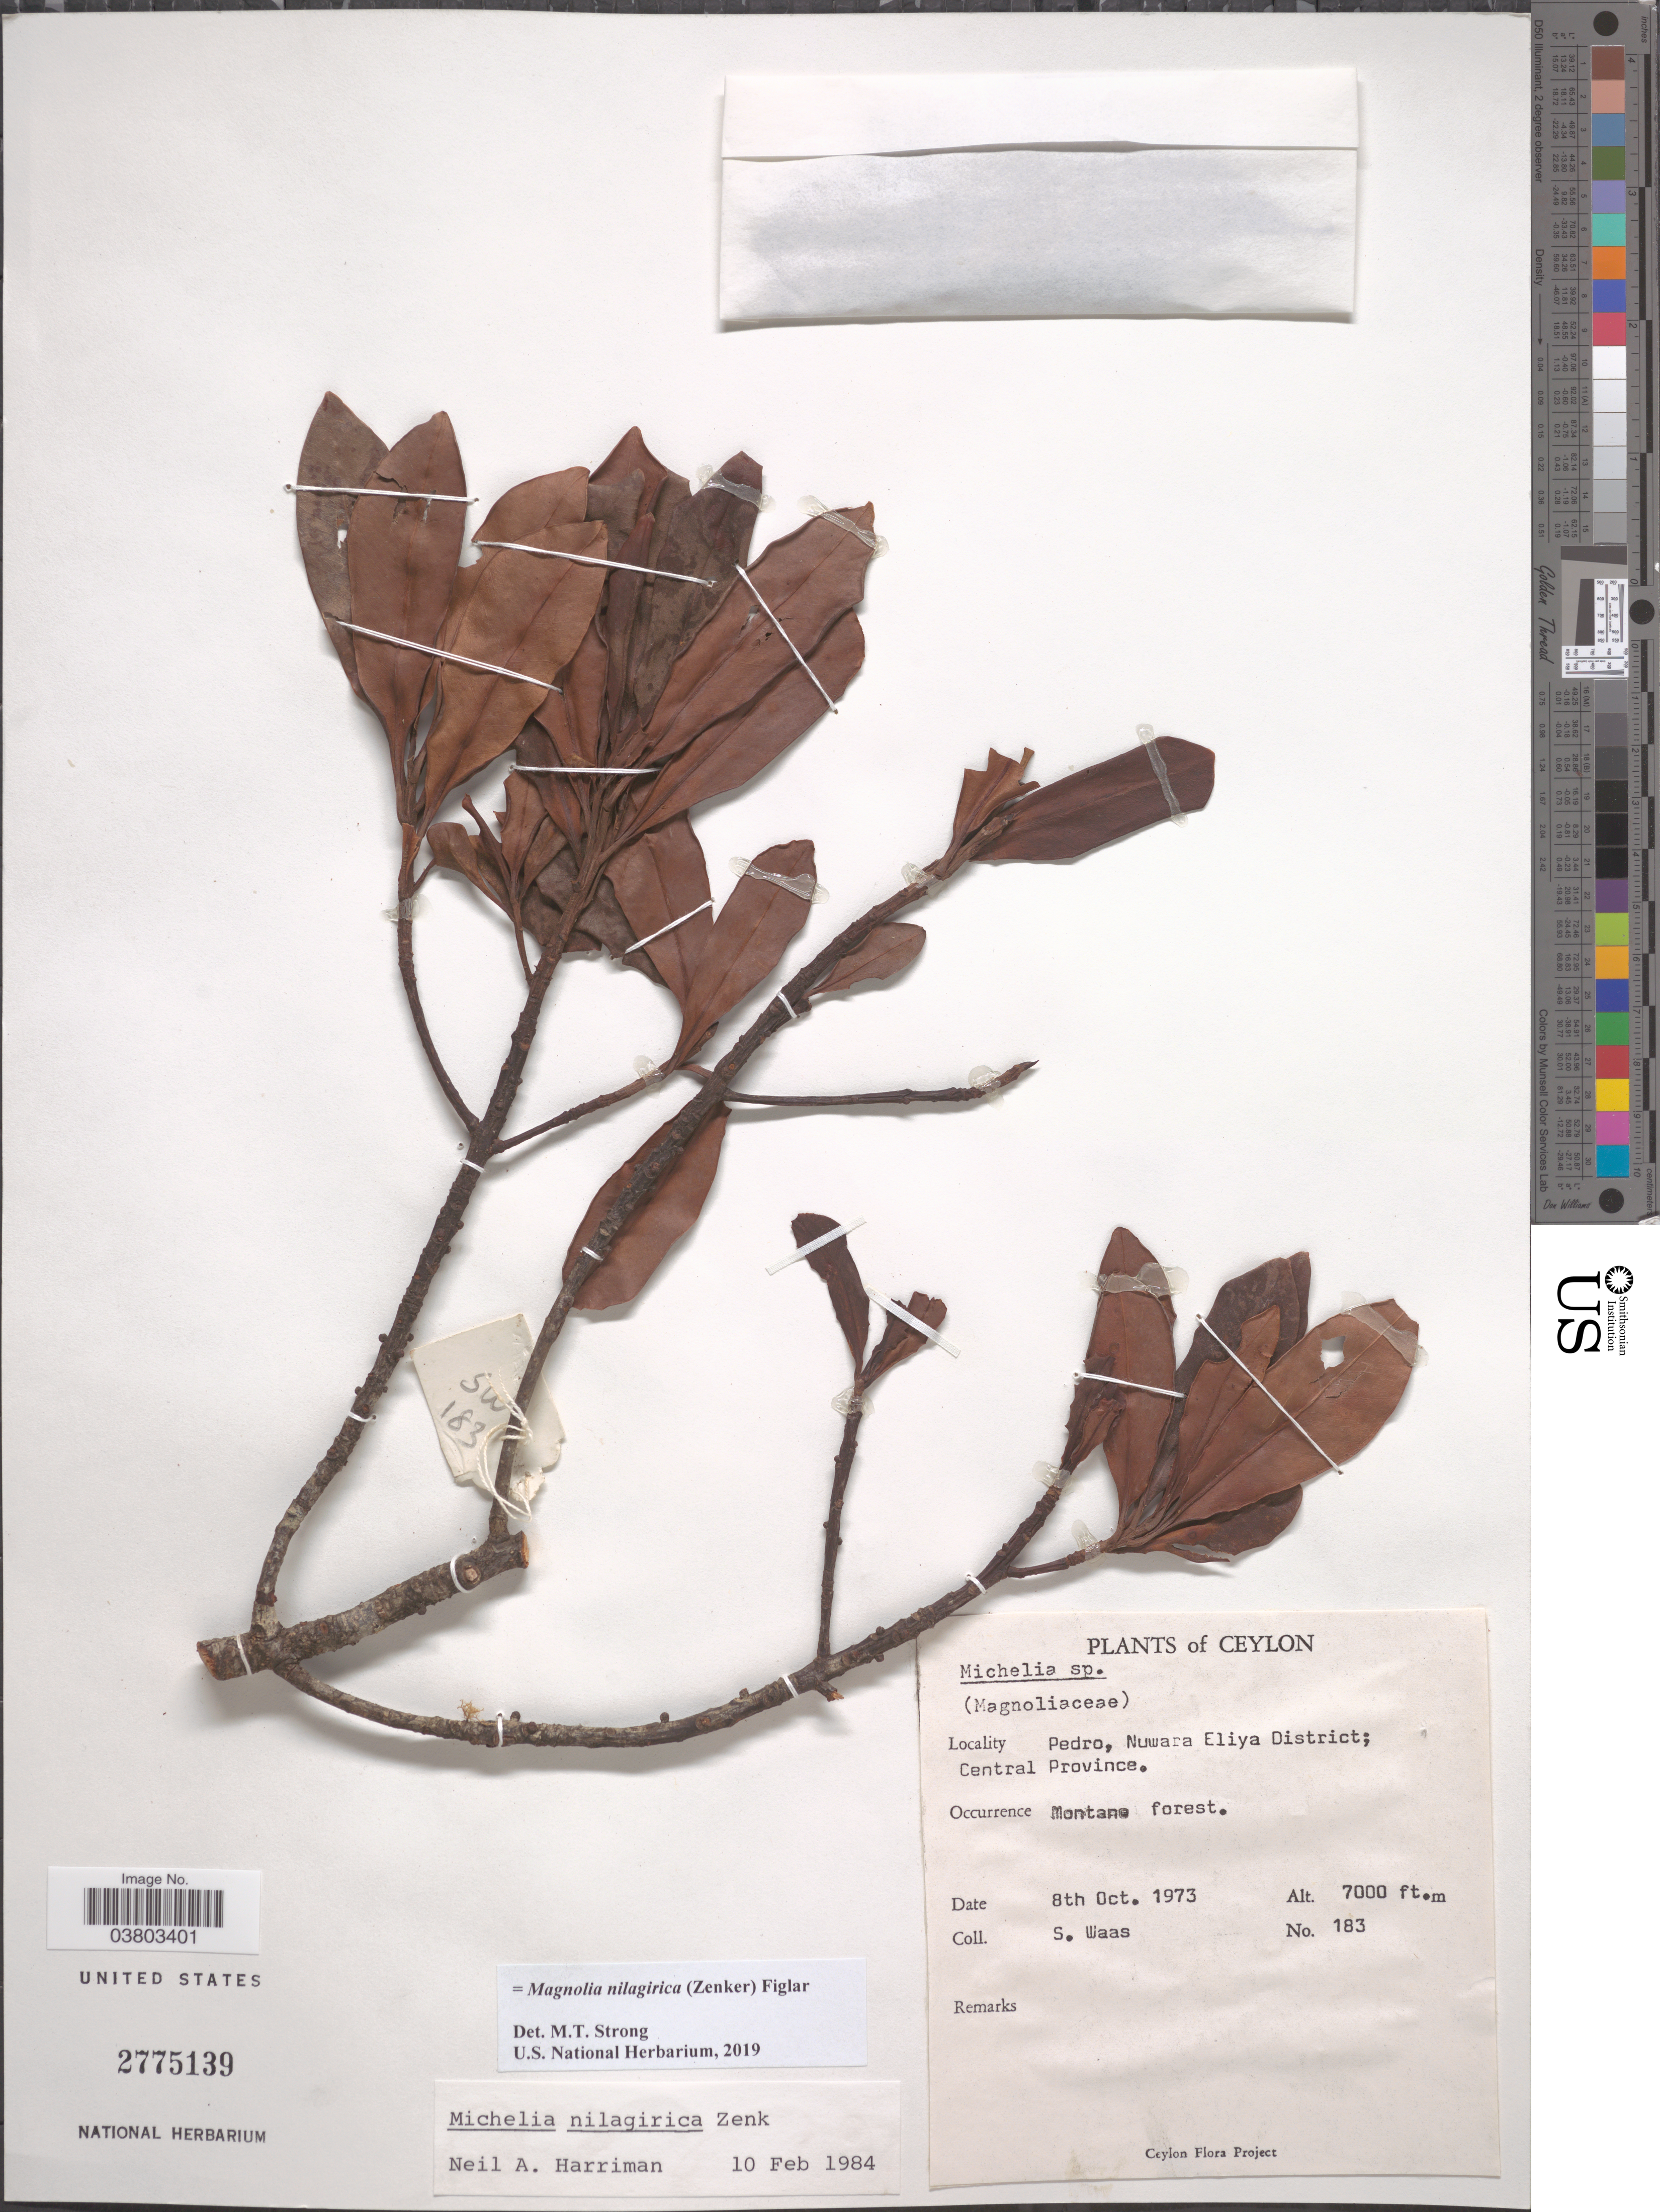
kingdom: Plantae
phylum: Tracheophyta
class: Magnoliopsida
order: Magnoliales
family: Magnoliaceae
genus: Magnolia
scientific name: Magnolia nilagirica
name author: (Zenker) Figlar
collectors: S. Waas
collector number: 183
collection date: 1973-10-08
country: Sri Lanka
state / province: Central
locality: Ceylon. Pedro, Nuwara Eliya District.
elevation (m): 2134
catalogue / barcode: US 2775139